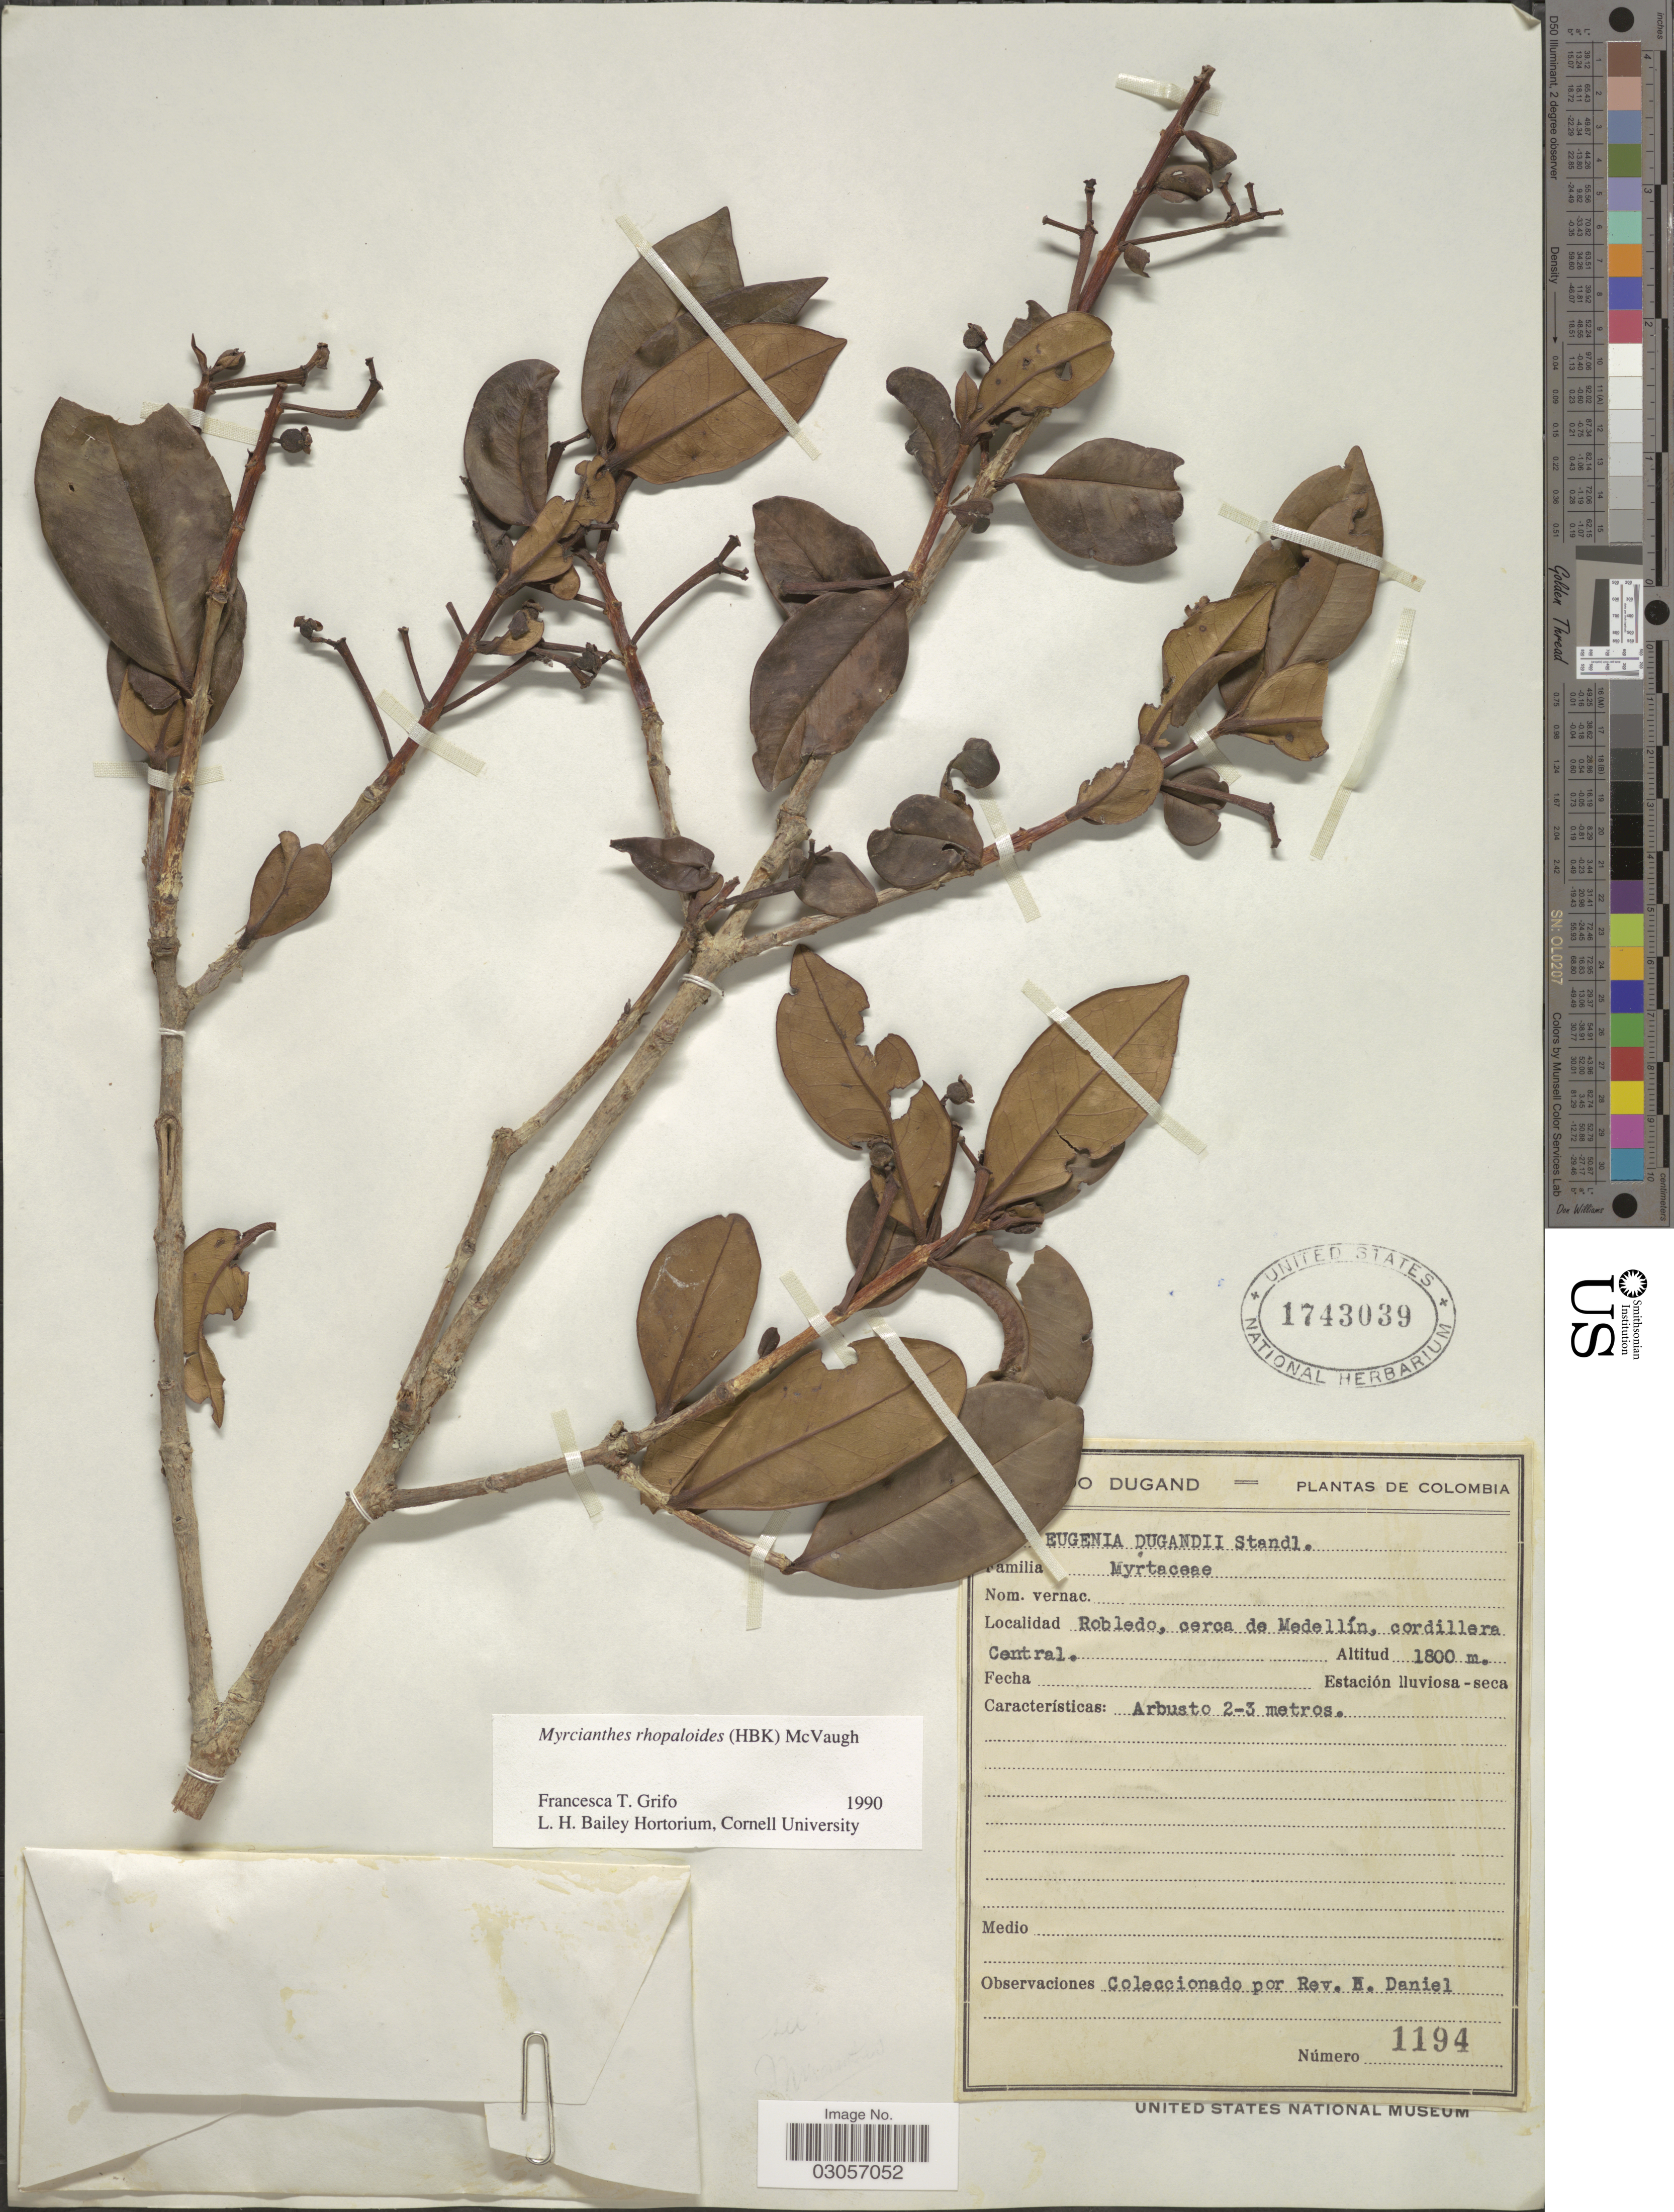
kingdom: Plantae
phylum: Tracheophyta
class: Magnoliopsida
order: Myrtales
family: Myrtaceae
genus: Myrcianthes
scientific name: Myrcianthes rhopaloides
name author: (Kunth) McVaugh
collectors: H. Daniel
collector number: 1194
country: Colombia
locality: Robledo, cerca de Medellín, cordillera Central.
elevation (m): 1800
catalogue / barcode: US 1743039